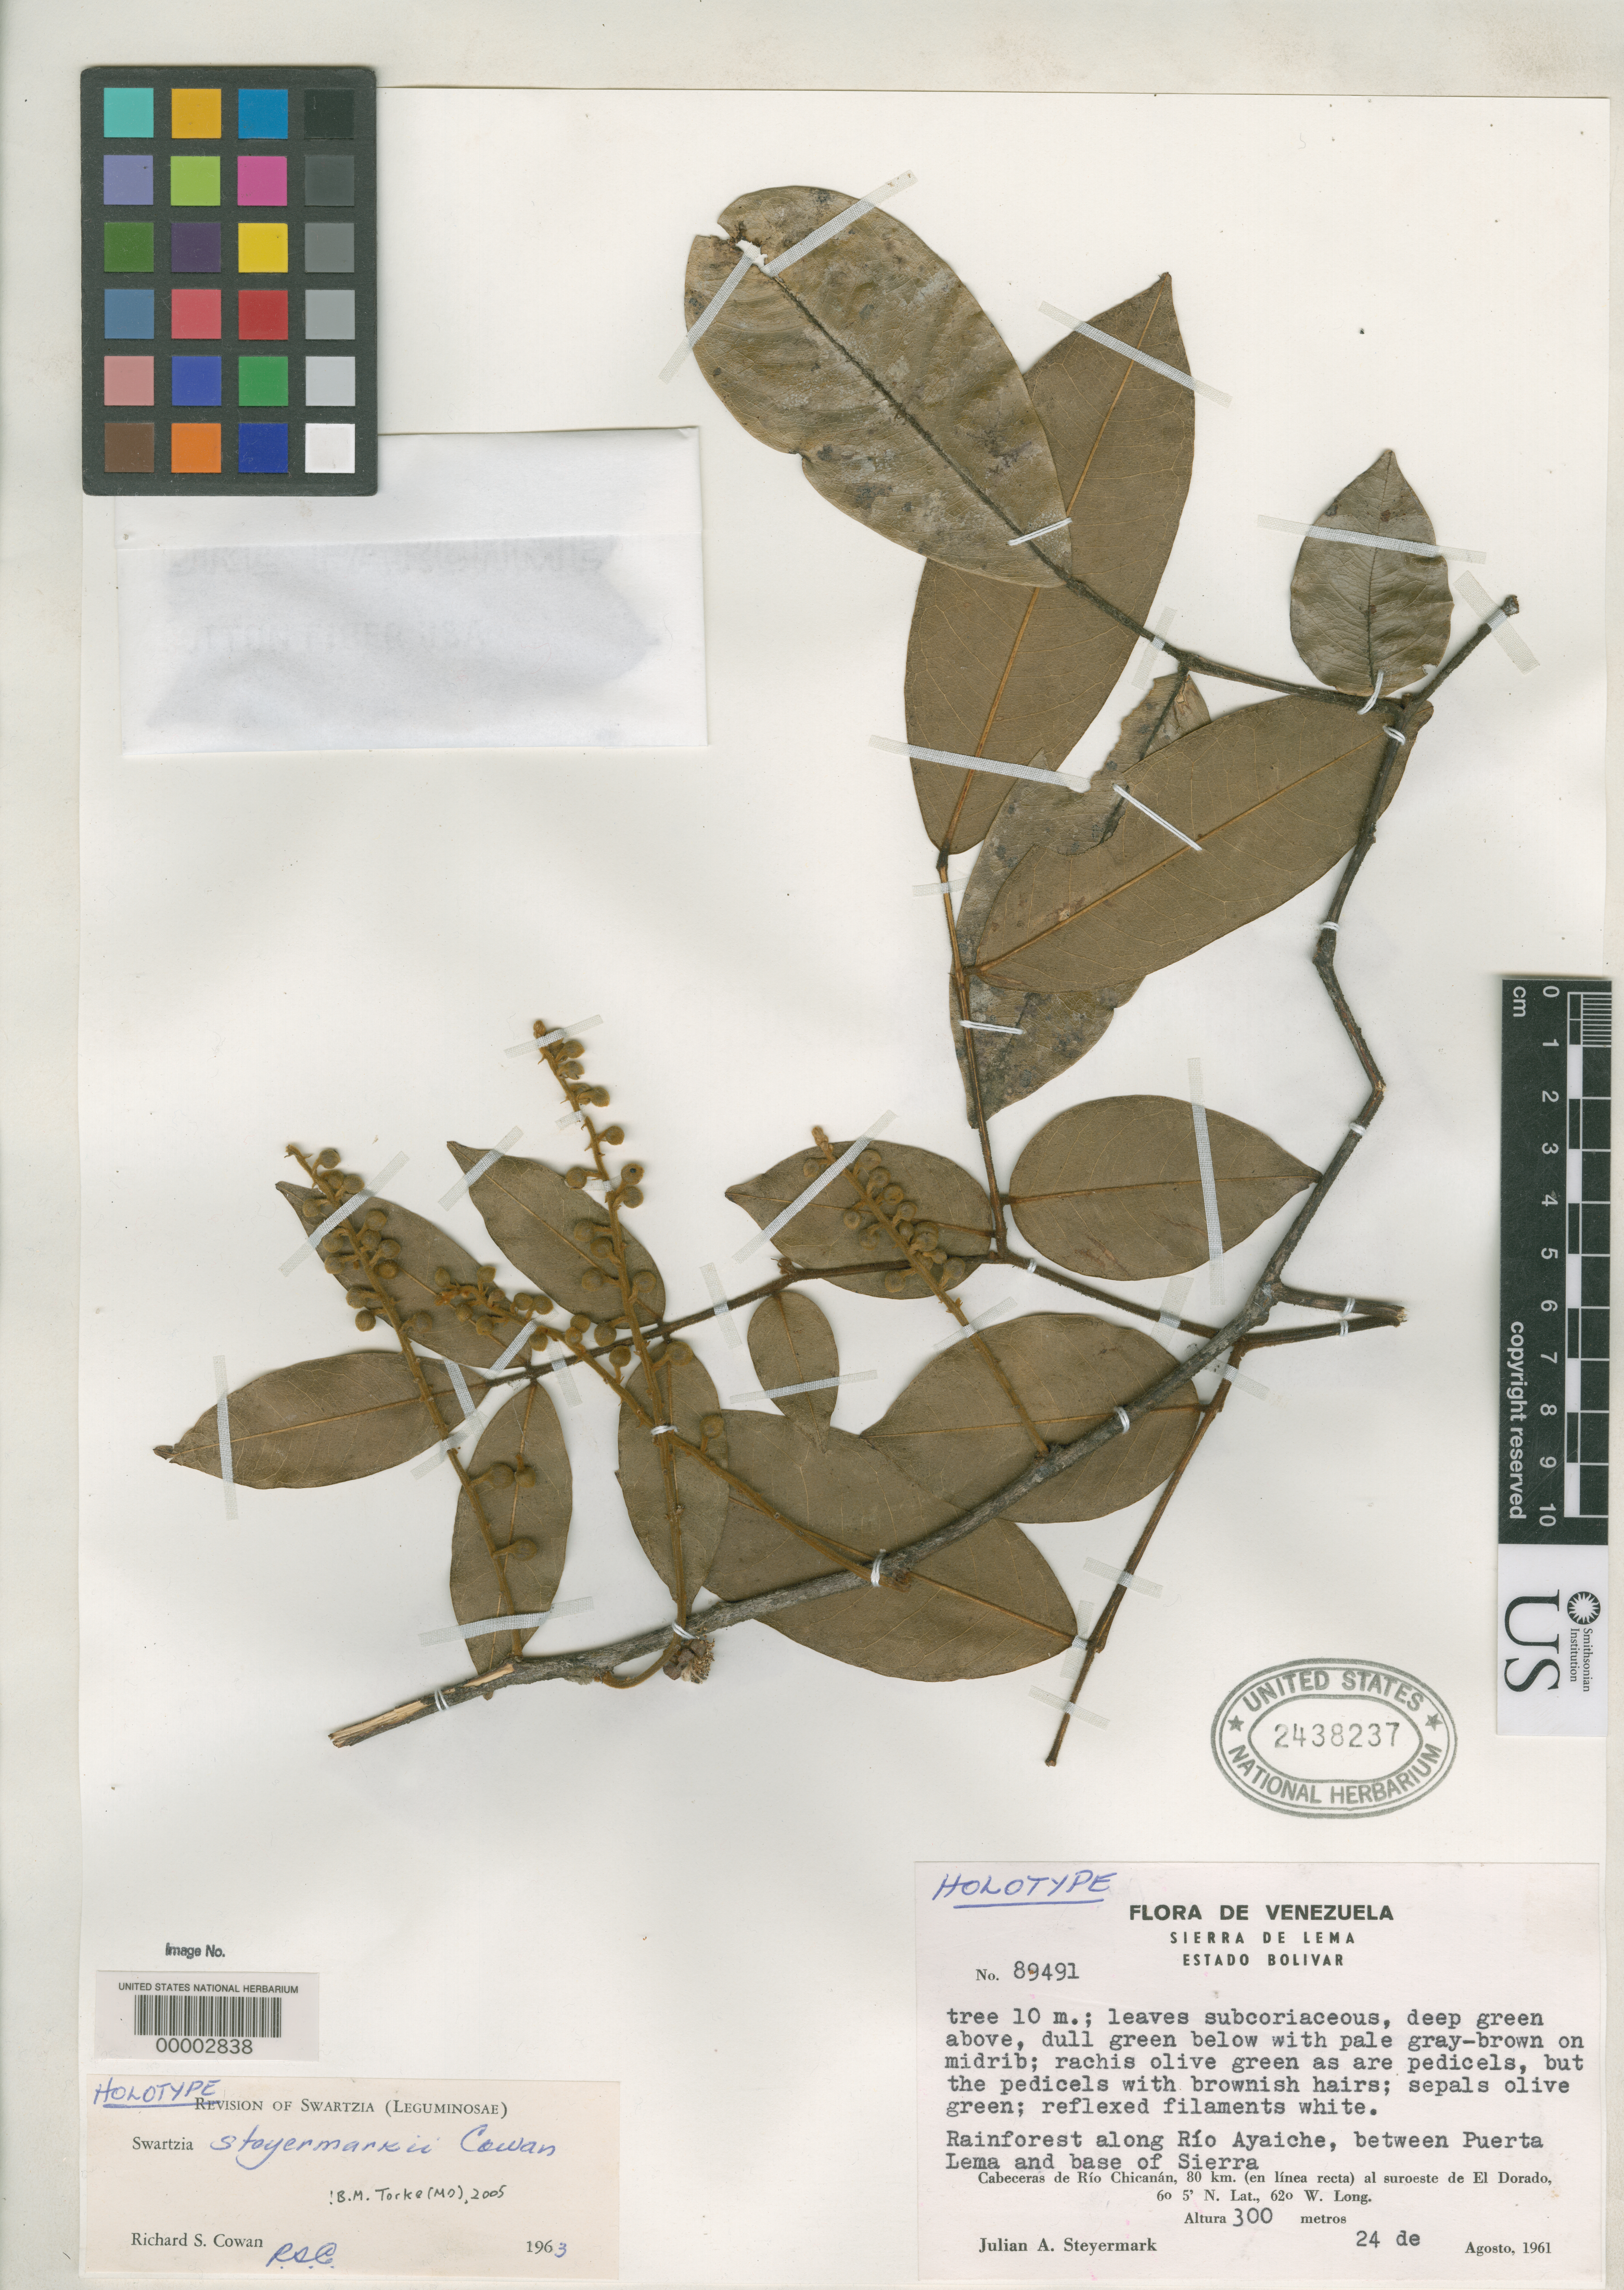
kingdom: Plantae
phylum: Tracheophyta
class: Magnoliopsida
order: Fabales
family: Fabaceae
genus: Swartzia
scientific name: Swartzia steyermarkii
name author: R.S. Cowan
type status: Holotype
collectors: J. Steyermark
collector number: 89491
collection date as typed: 24 Aug 1961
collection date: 1961-08-24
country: Venezuela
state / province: Bolivar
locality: Rio Ayaiche between Puerto Lema and base of Sierra Lema.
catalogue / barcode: US 2438237